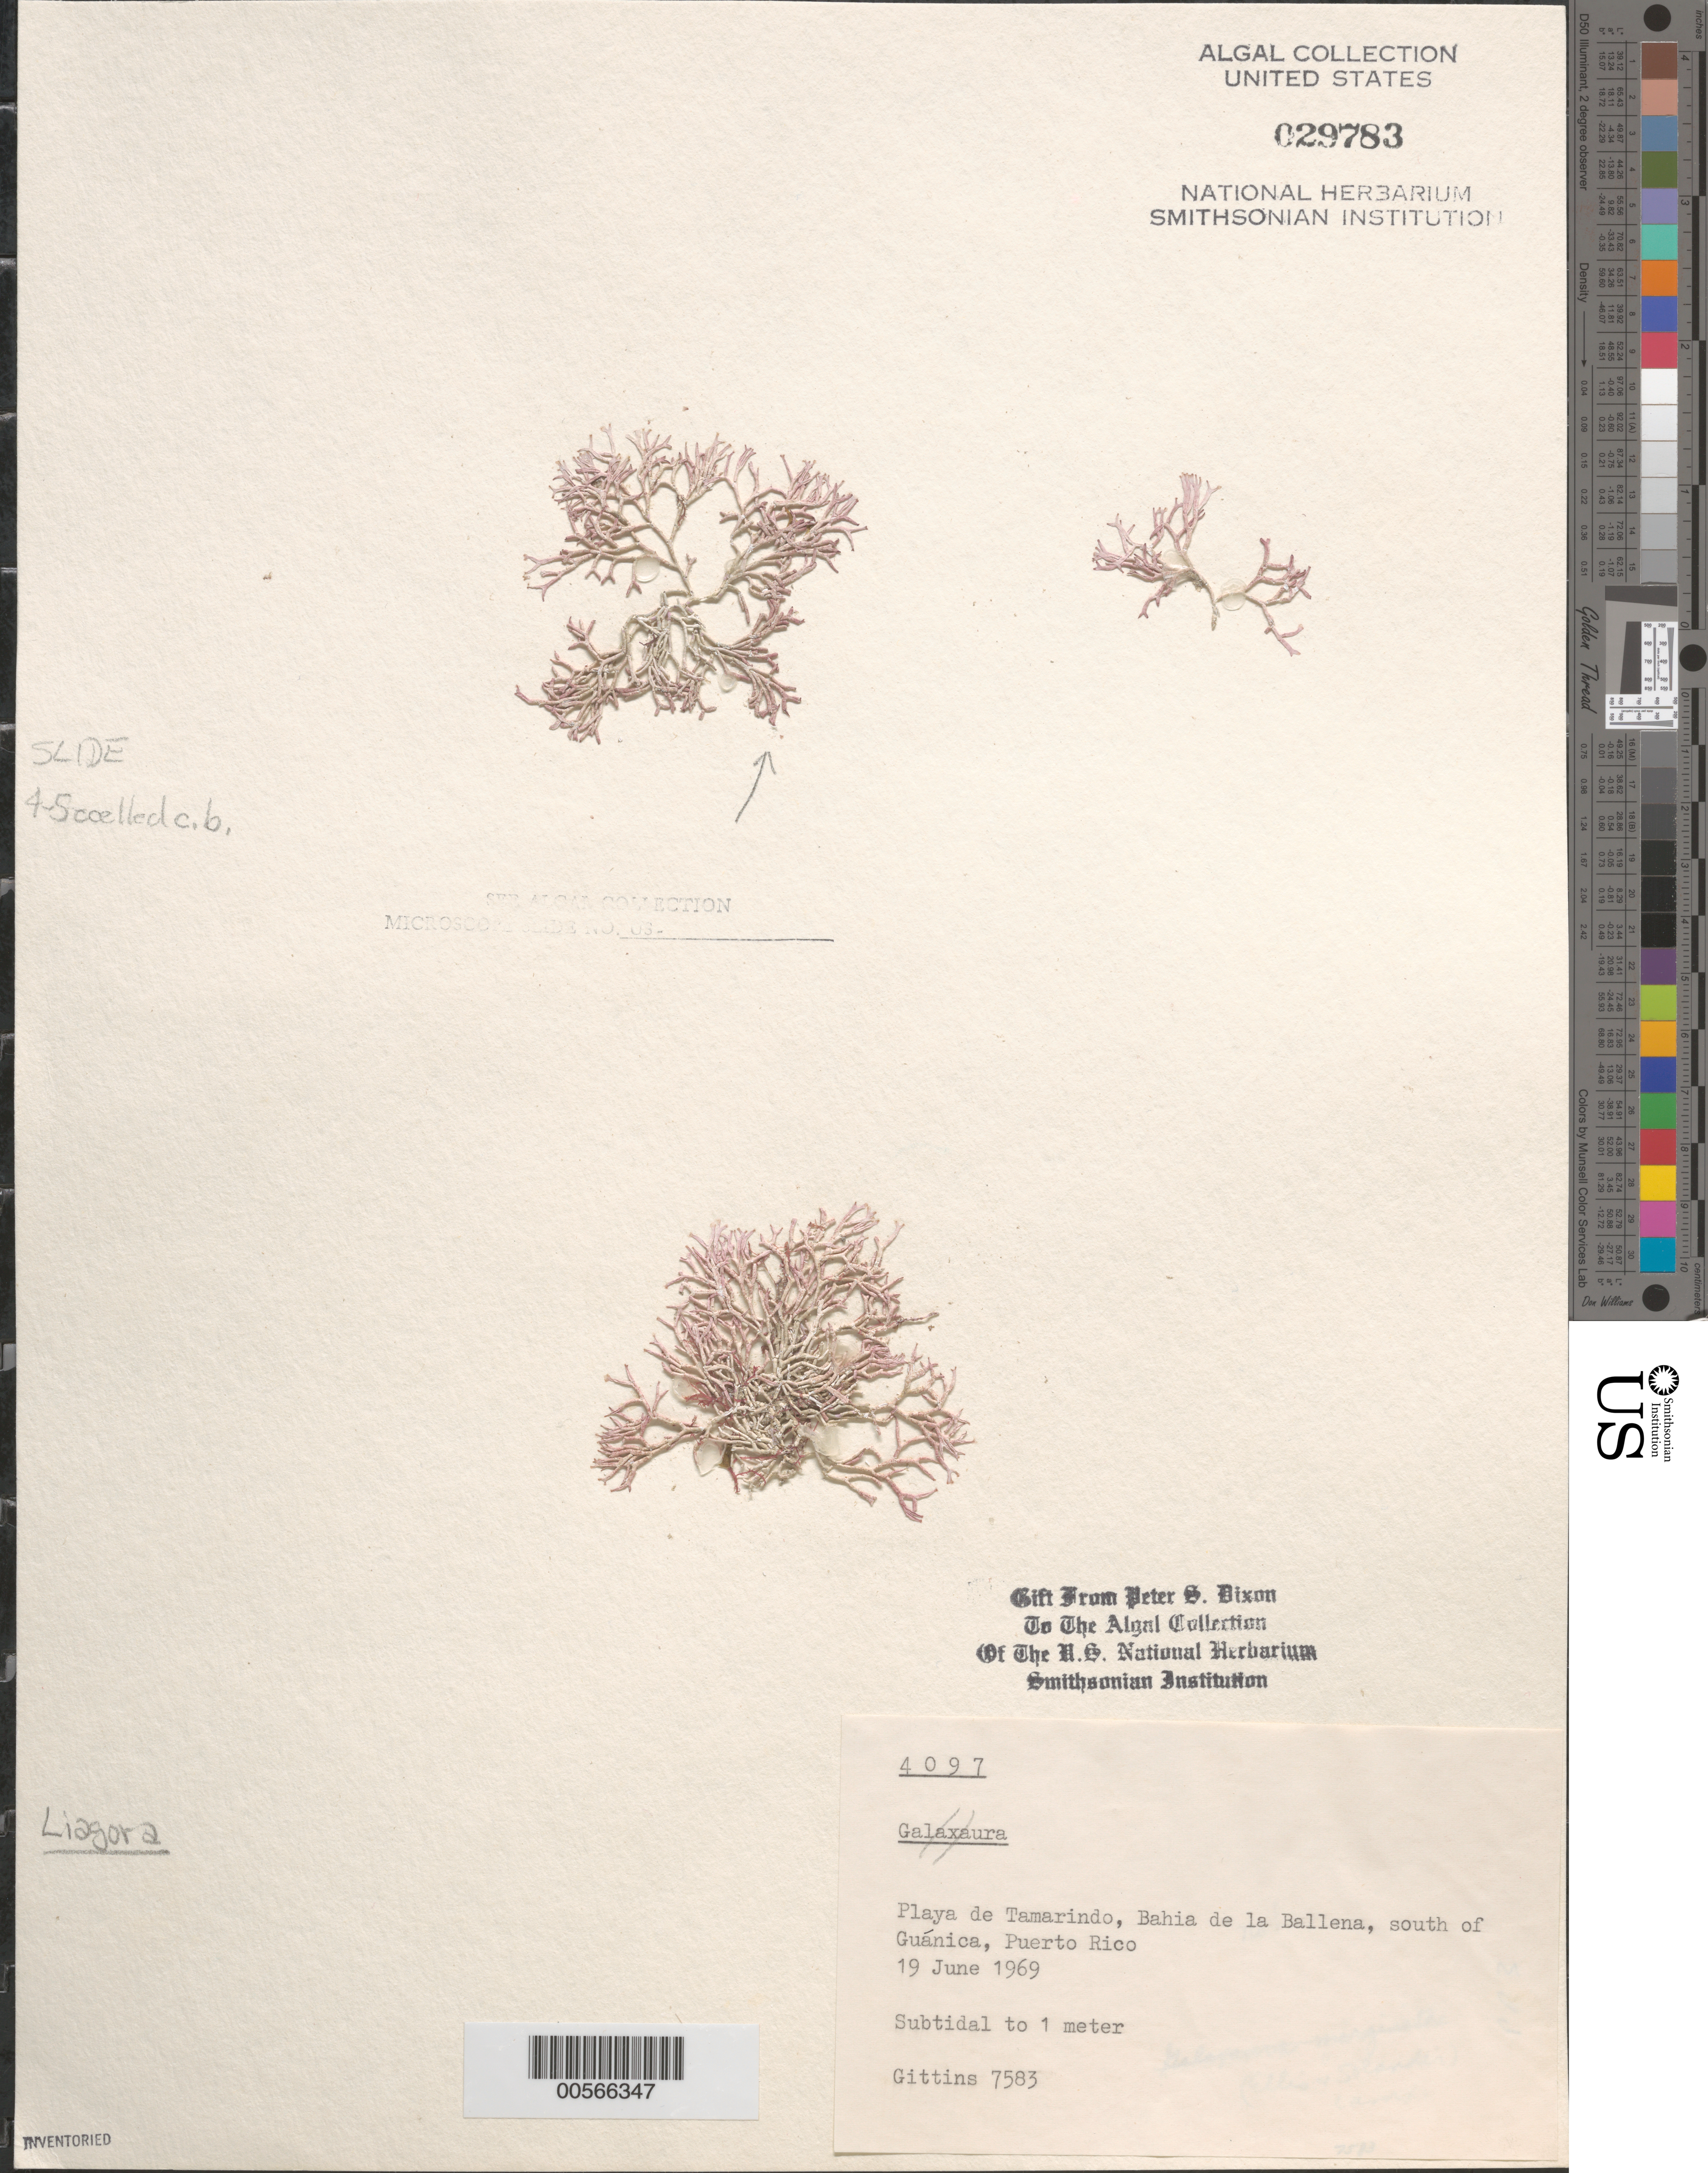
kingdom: Plantae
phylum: Rhodophyta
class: Florideophyceae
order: Nemaliales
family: Liagoraceae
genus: Liagora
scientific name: Liagora sp.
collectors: B. Gittins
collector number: BTG 7583 & PSD 4097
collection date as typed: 19 Jun 1969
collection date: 1969-06-19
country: Puerto Rico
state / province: Guanica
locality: Playa Tamarindo, Bahia de Ballena, south of Guanica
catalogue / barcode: US 29783